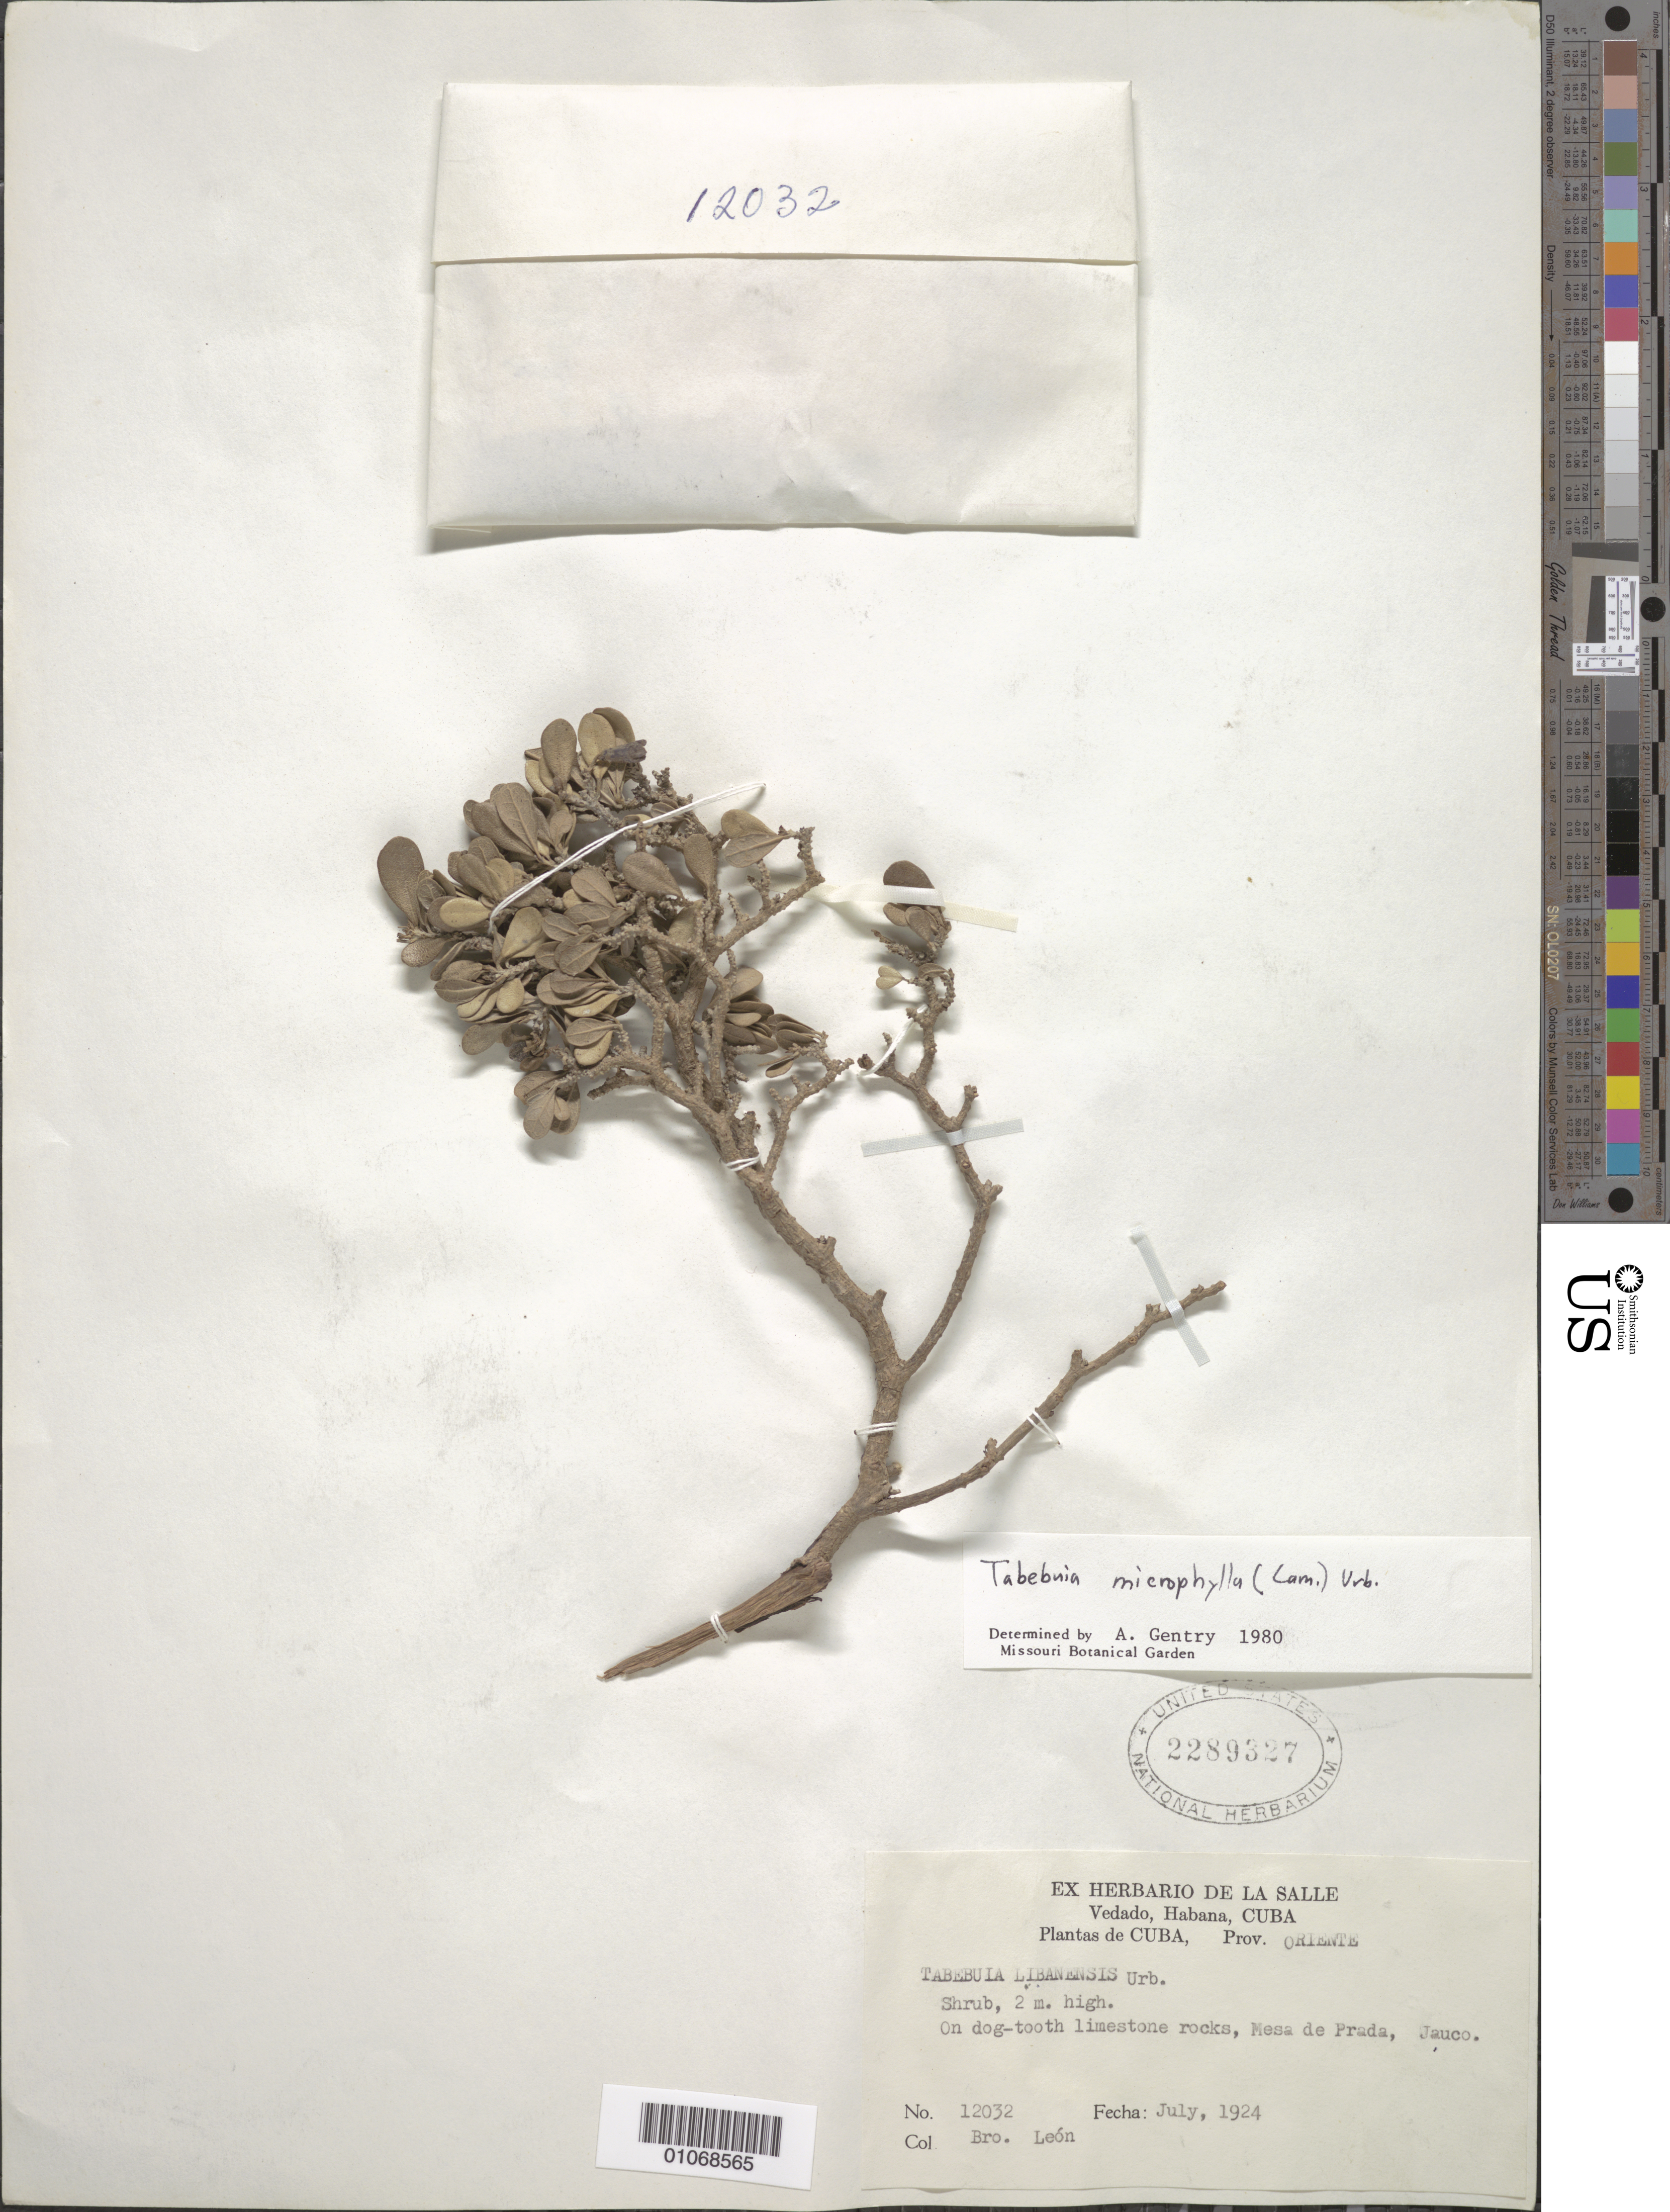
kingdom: Plantae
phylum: Tracheophyta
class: Magnoliopsida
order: Lamiales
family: Bignoniaceae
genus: Tabebuia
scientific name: Tabebuia microphylla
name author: (Lam.) Urb.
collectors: Bro. León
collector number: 12032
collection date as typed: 01 Jul 1924 to 31 Jul 1924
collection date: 1924-07-01/1924-07-31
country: Cuba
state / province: Oriente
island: Cuba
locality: On dog-tooth limestone rocks, Mesa de Prada, Jauco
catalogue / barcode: US 2289327